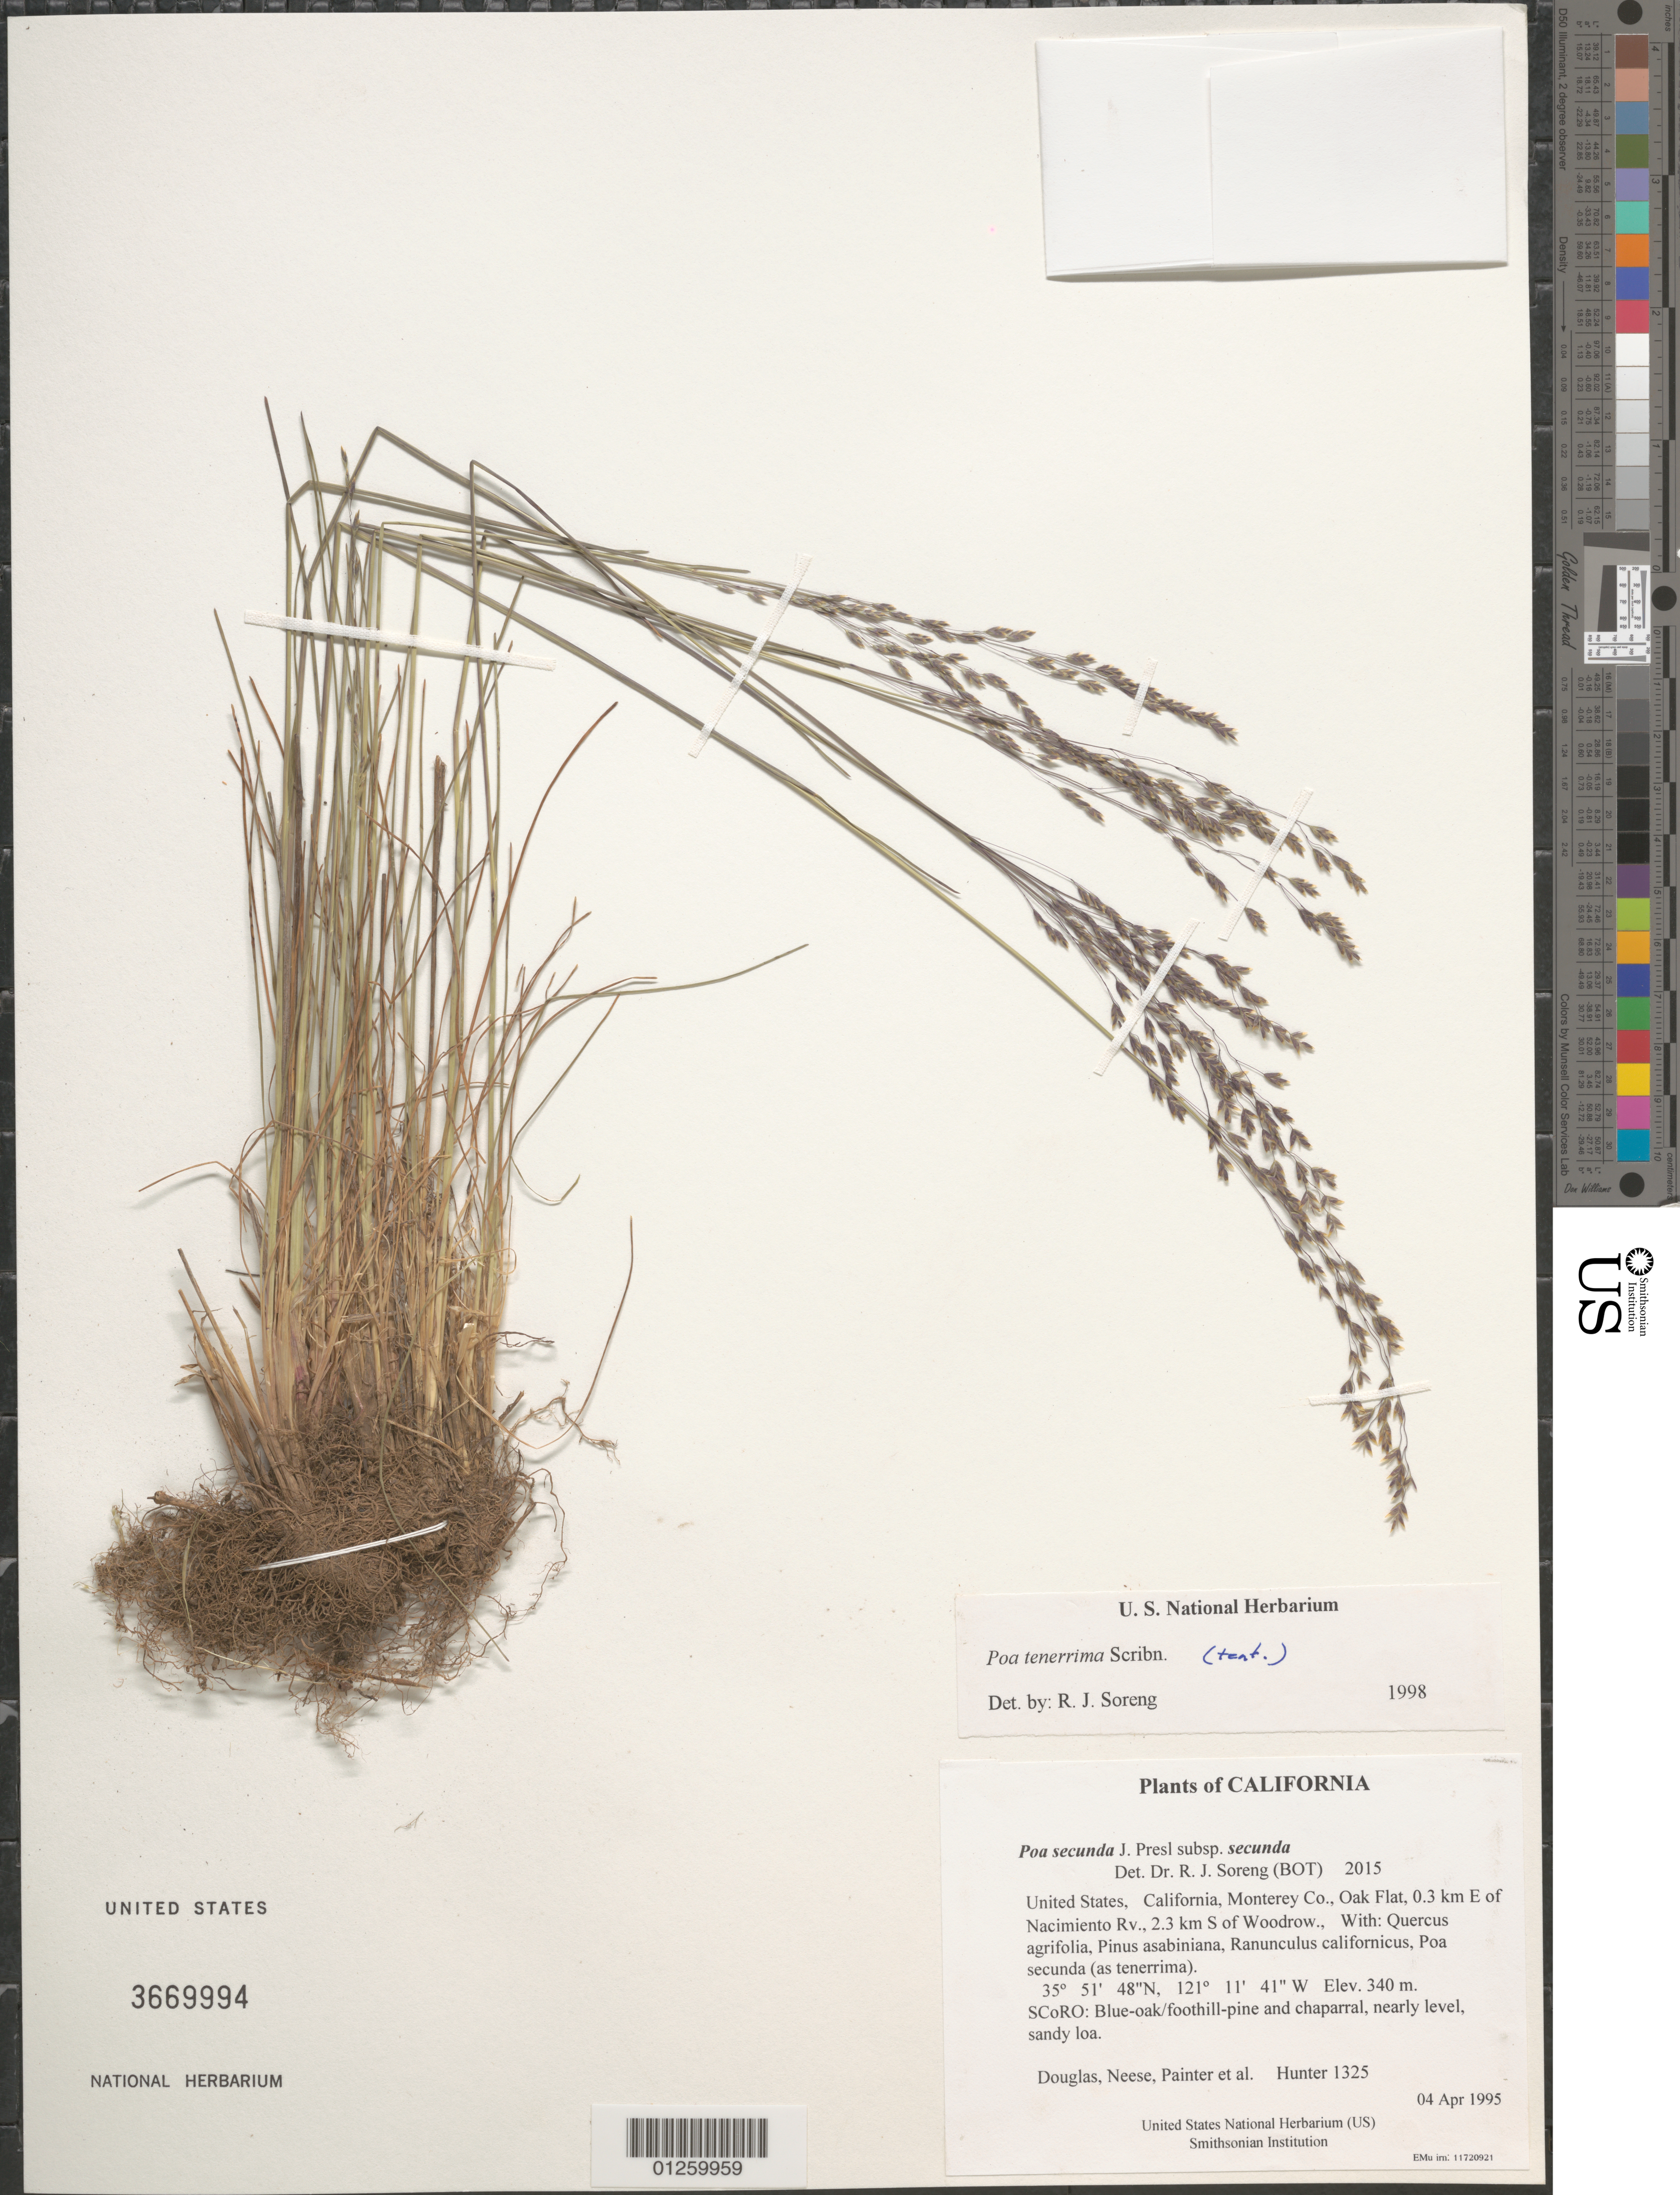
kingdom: Plantae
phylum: Tracheophyta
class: Liliopsida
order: Poales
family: Poaceae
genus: Poa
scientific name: Poa secunda subsp. secunda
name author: J. Presl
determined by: Soreng, Robert J., Research Associate (BOT), Smithsonian Institution - National Museum of Natural History (UNITED STATES)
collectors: P. Douglas et al.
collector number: Fort Hunter Liggett 1325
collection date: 1995-04-04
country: United States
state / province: California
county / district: Monterey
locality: Oak Flat, 0.3 km E of Nacimiento Rv., 2.3 km S of Woodrow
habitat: SCoRO: Blue-oak/foothill-pine and chaparral, nearly level, sandy loam.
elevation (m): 340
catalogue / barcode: US 3669994